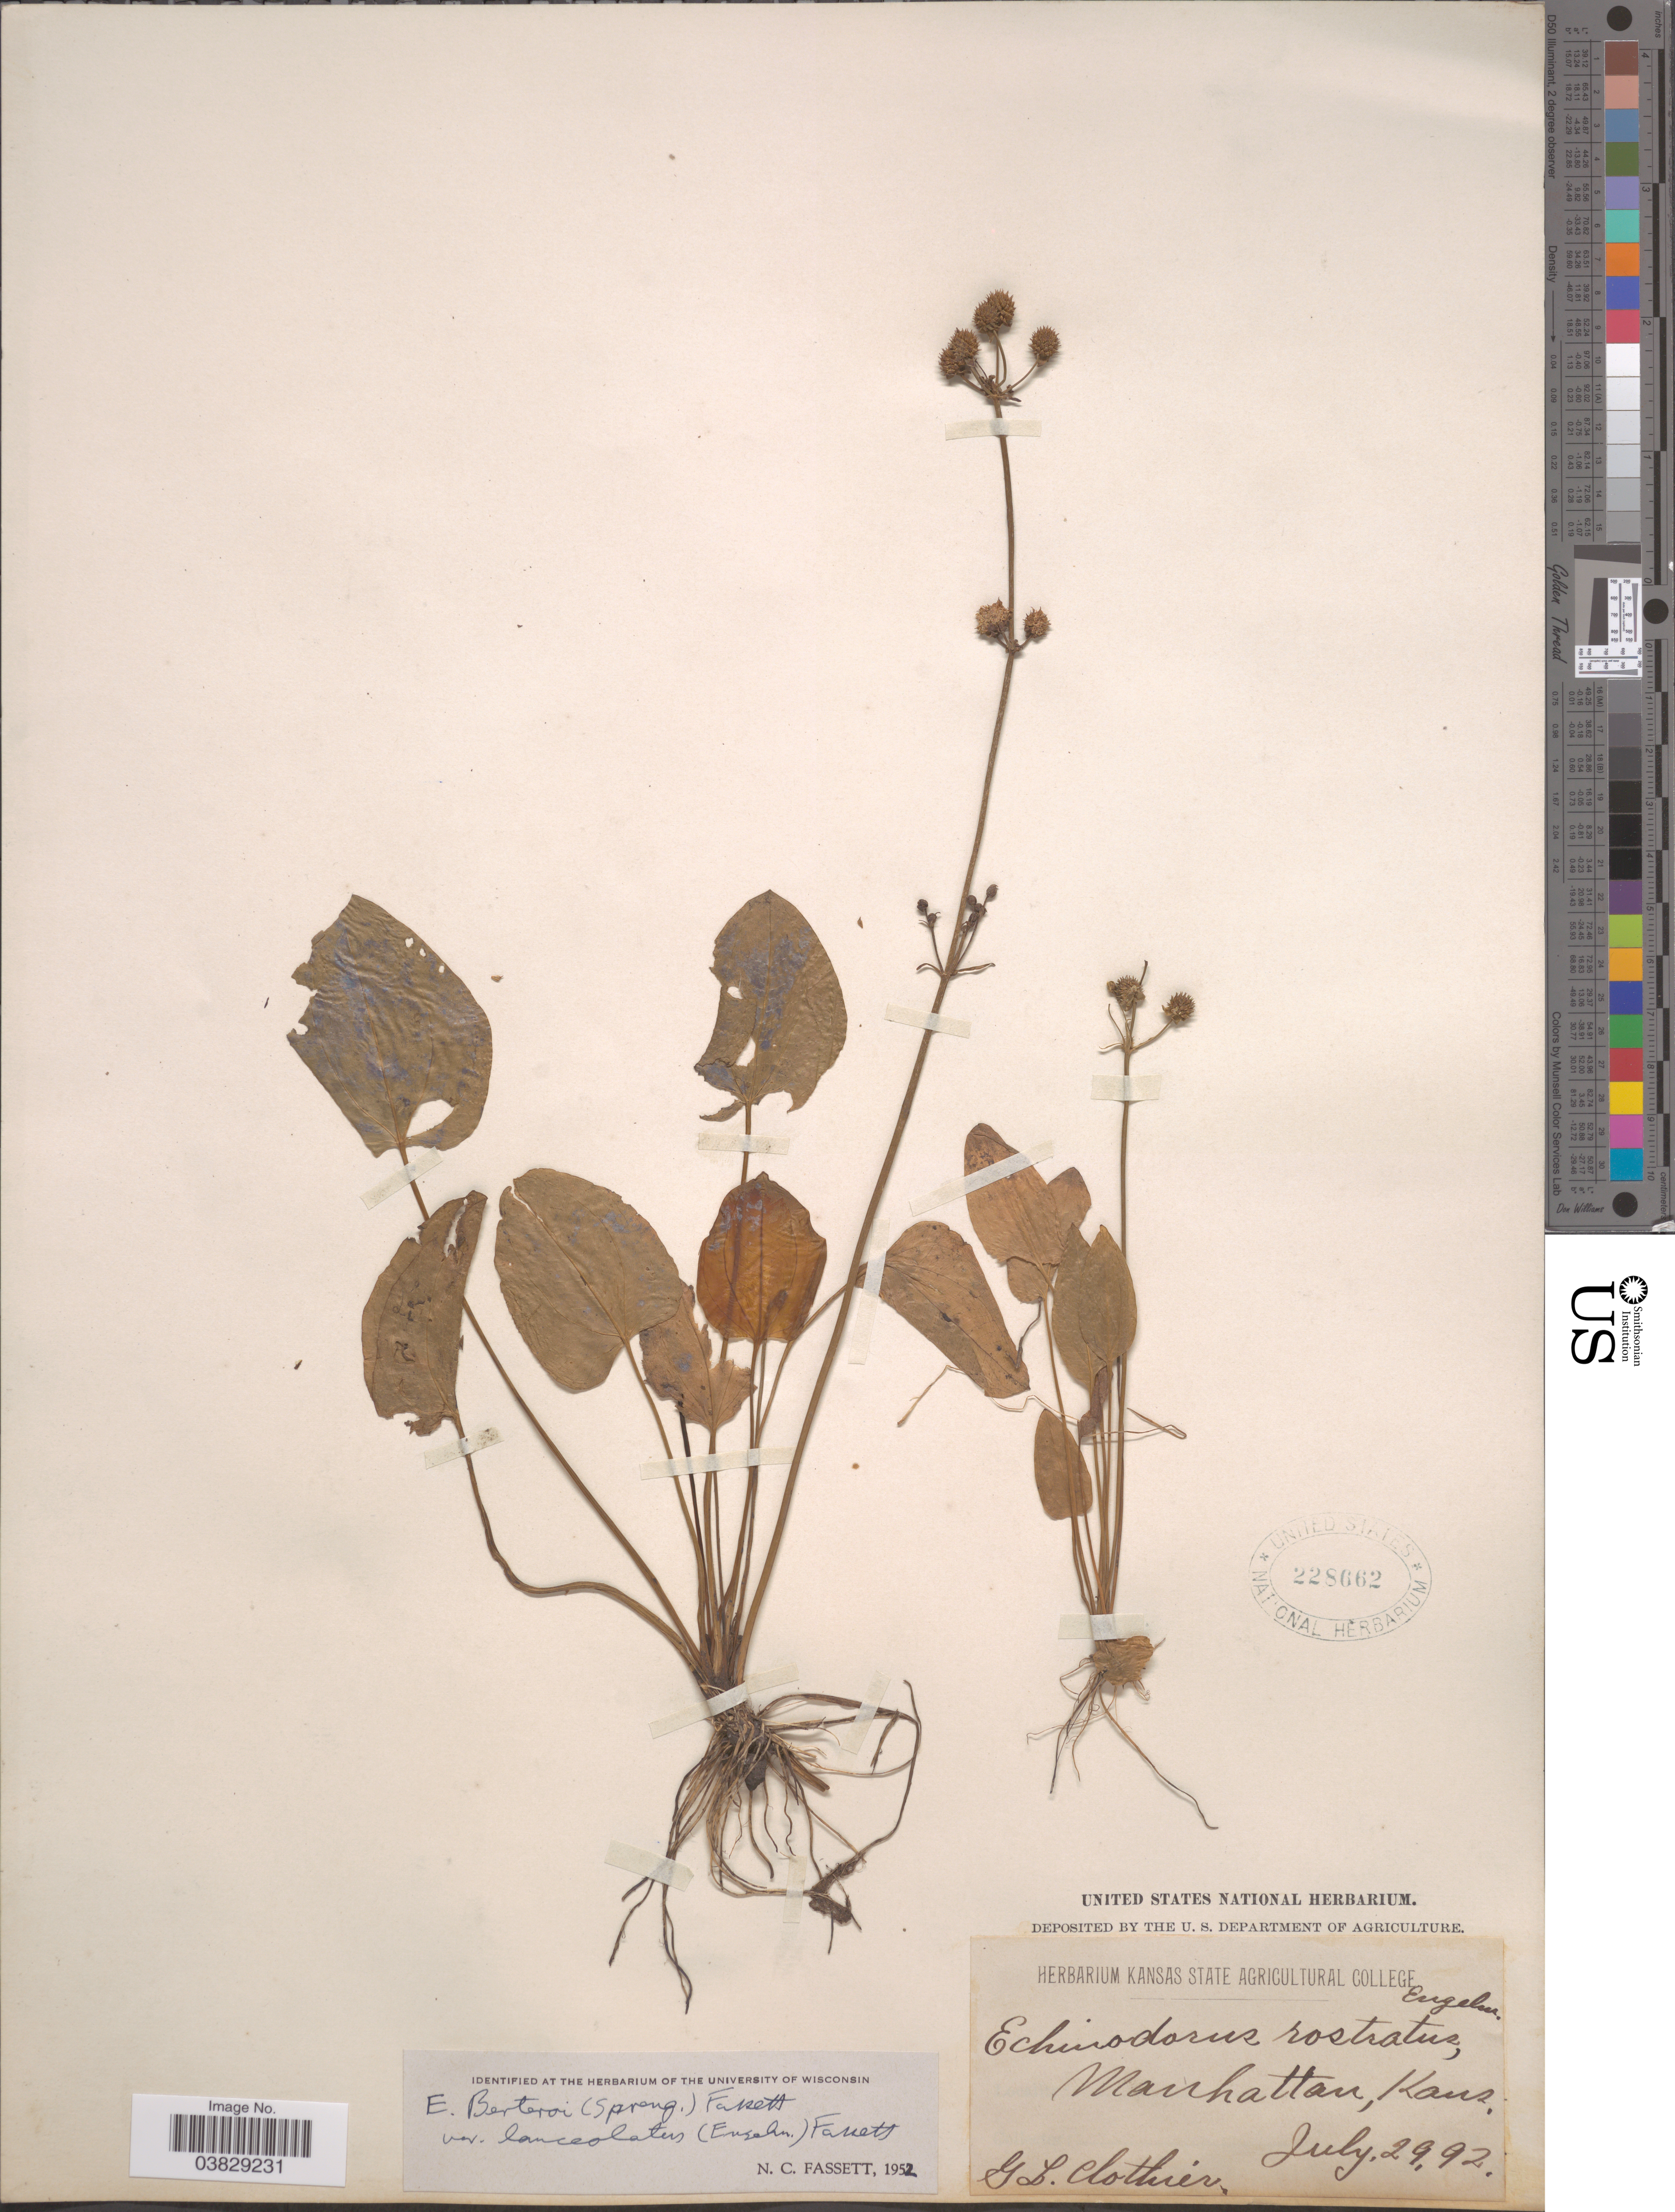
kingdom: Plantae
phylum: Tracheophyta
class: Liliopsida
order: Alismatales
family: Alismataceae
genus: Echinodorus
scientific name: Echinodorus berteroi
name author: (Spreng.) Fassett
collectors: G. Clothier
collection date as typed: Transcribed d/m/y: 29/7/92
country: United States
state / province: Kansas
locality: Manhattan.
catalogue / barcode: US 228662